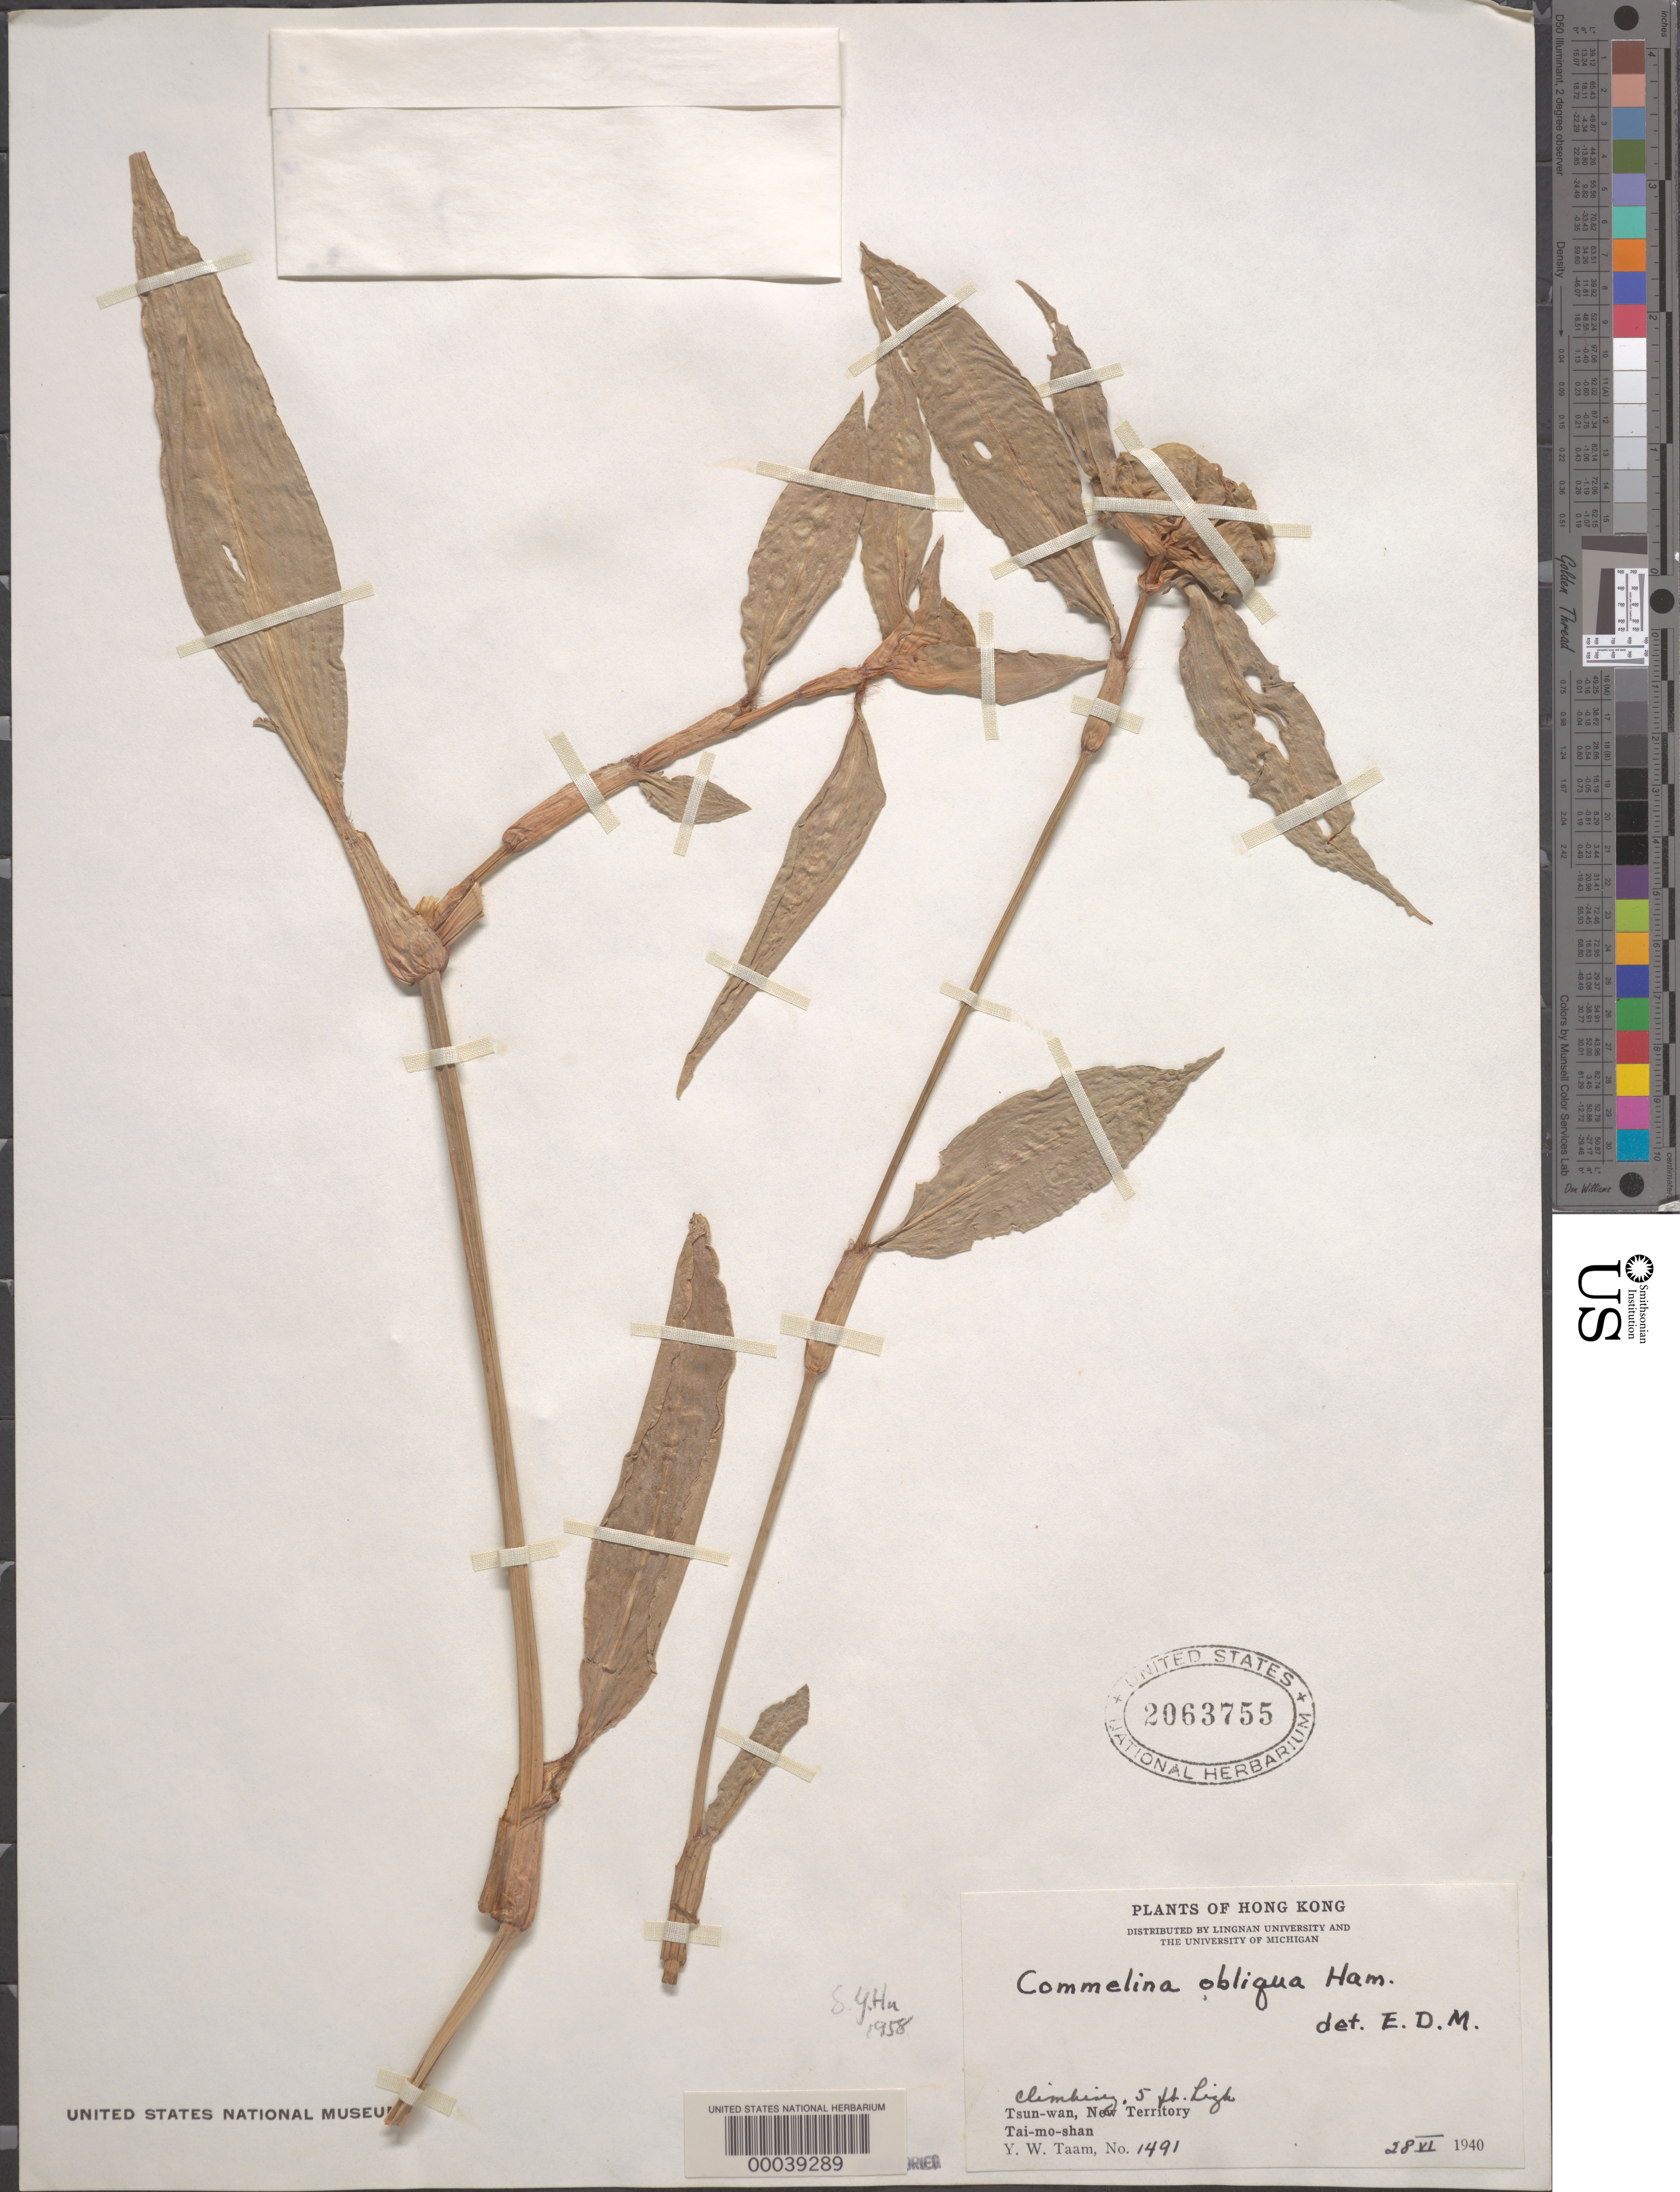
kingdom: Plantae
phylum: Tracheophyta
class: Liliopsida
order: Commelinales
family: Commelinaceae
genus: Commelina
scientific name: Commelina paludosa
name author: Blume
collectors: Y. W. Taam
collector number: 1491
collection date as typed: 28 Jun 1940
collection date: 1940-06-28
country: China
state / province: Hong Kong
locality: Tsun-wan, tai-mo-shan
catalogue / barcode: US 2063755